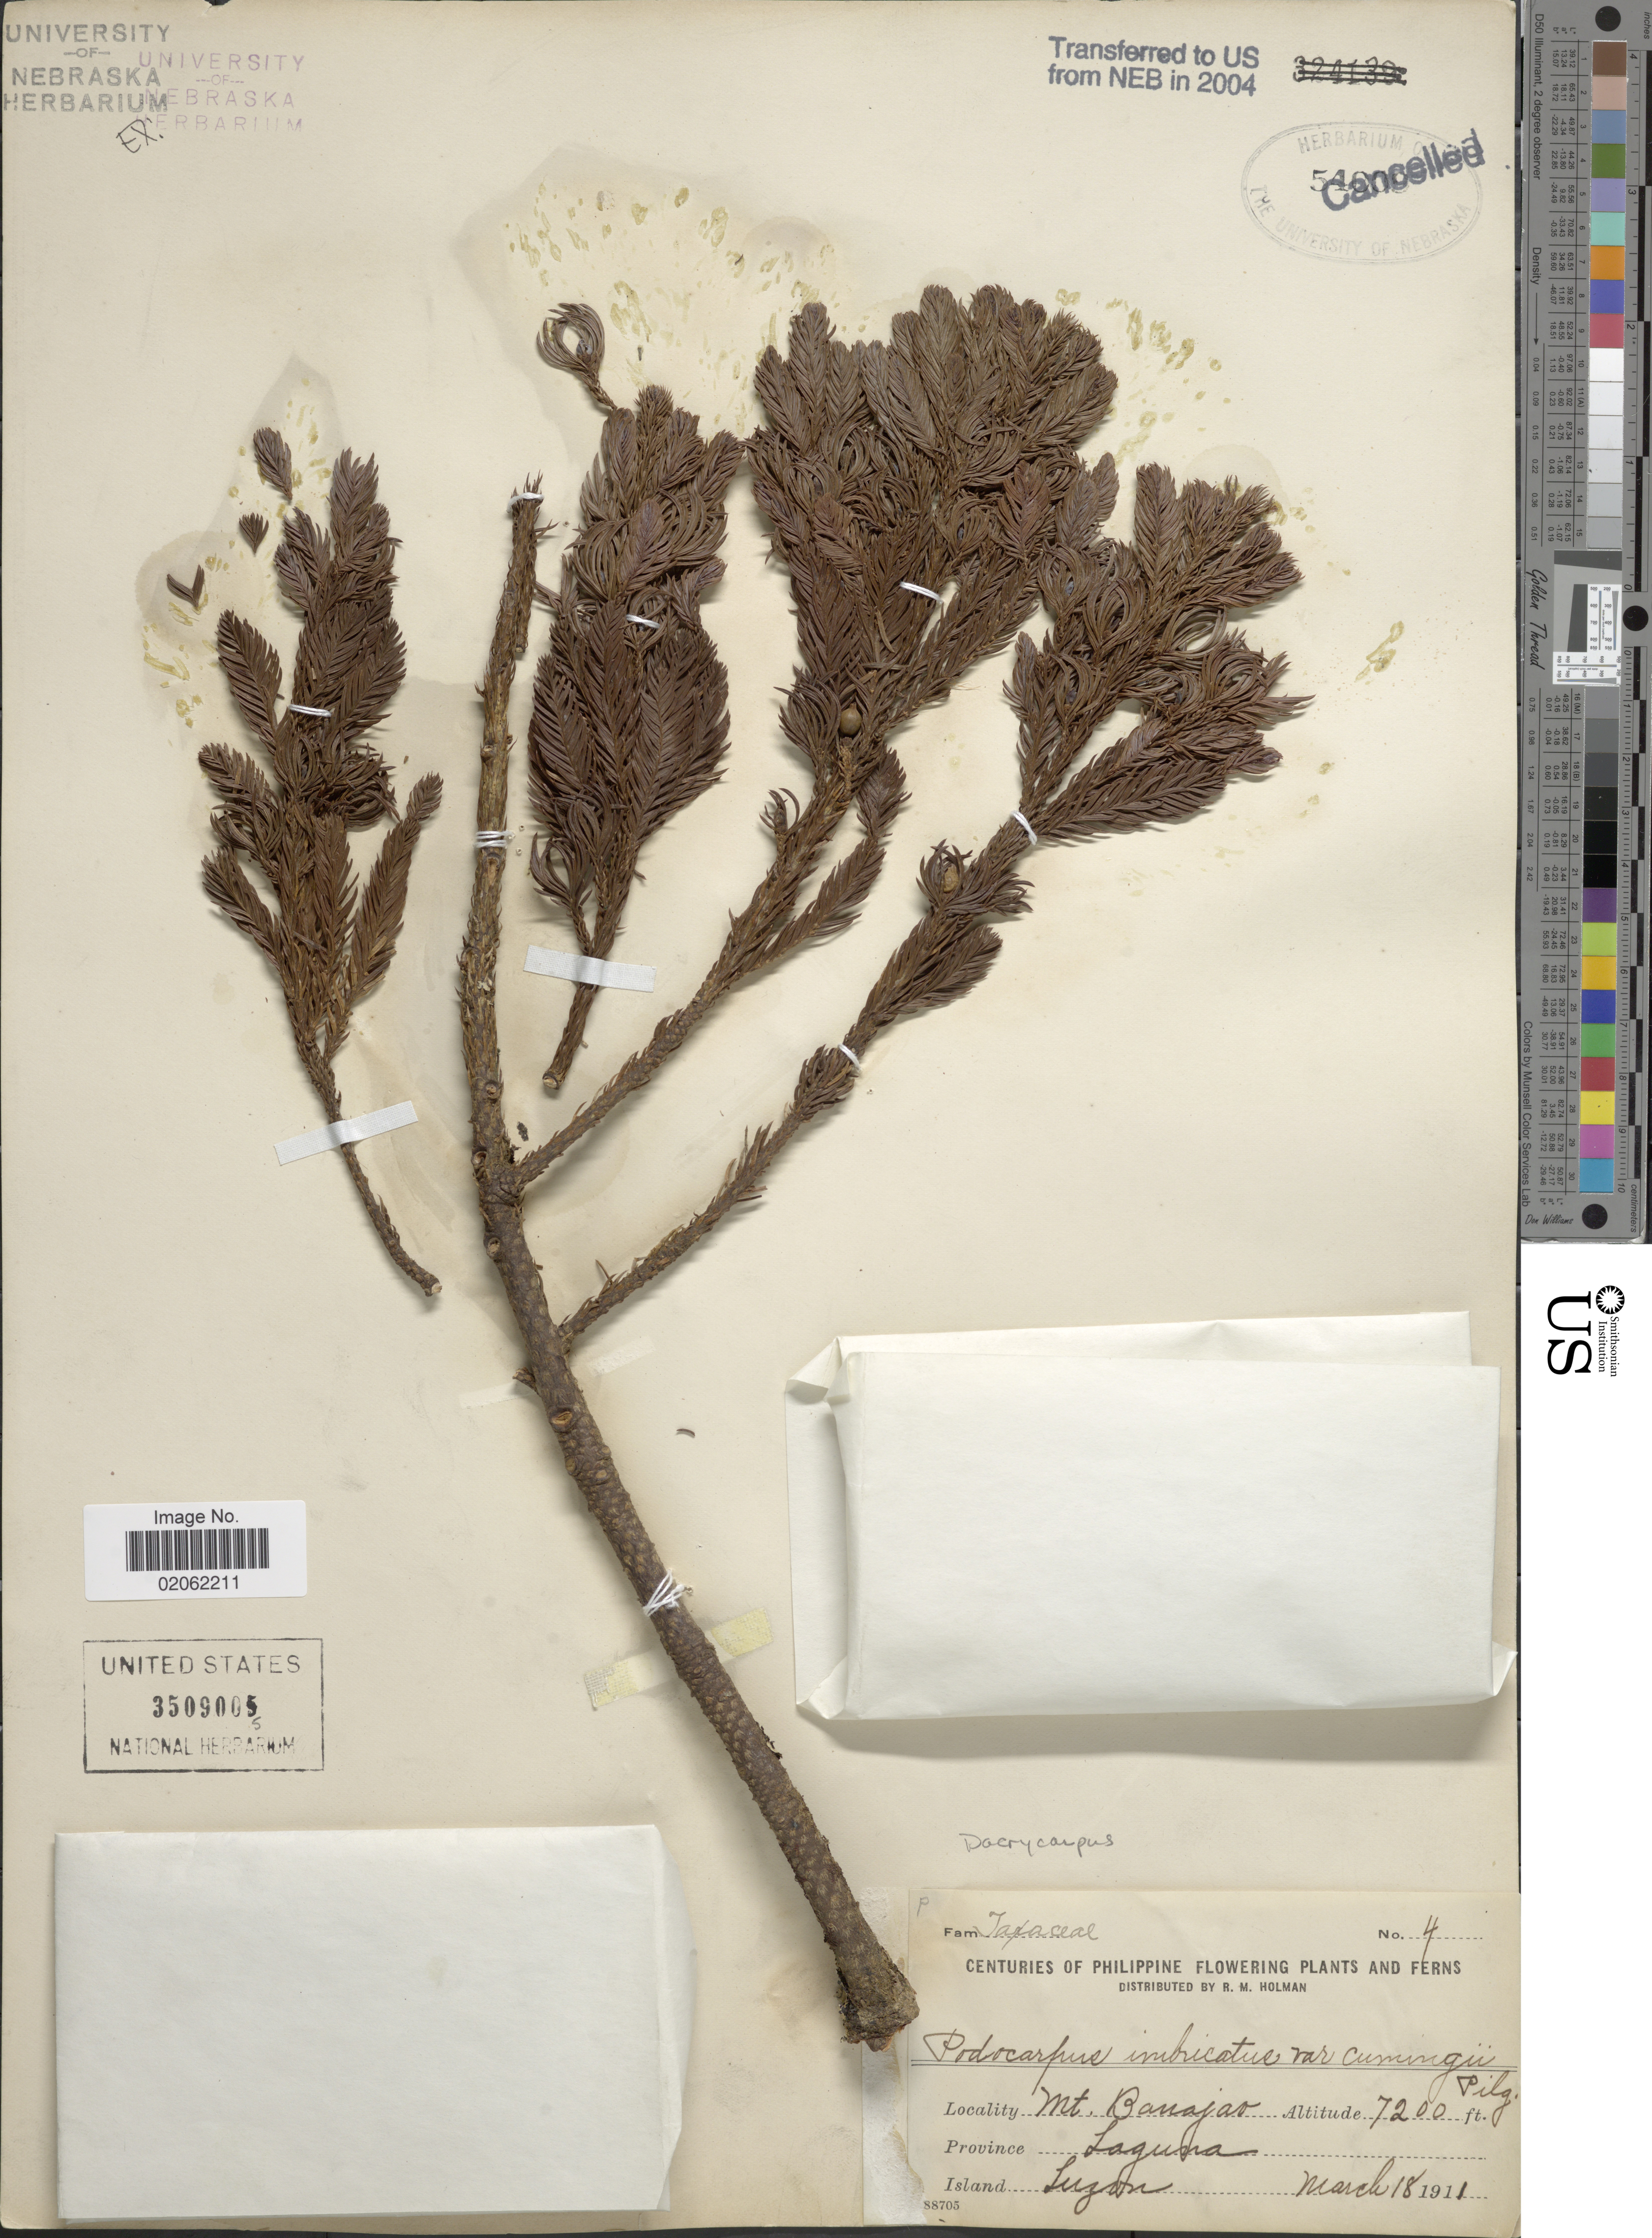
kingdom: Plantae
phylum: Tracheophyta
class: Pinopsida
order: Pinales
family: Podocarpaceae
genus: Dacrycarpus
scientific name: Dacrycarpus cumingii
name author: (Parl.) de Laub.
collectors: R. Holman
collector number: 4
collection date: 1911-03-18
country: Philippines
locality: Mt Banajao, Province Laguna, Island Luzon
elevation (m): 2195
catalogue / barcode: US 3509005